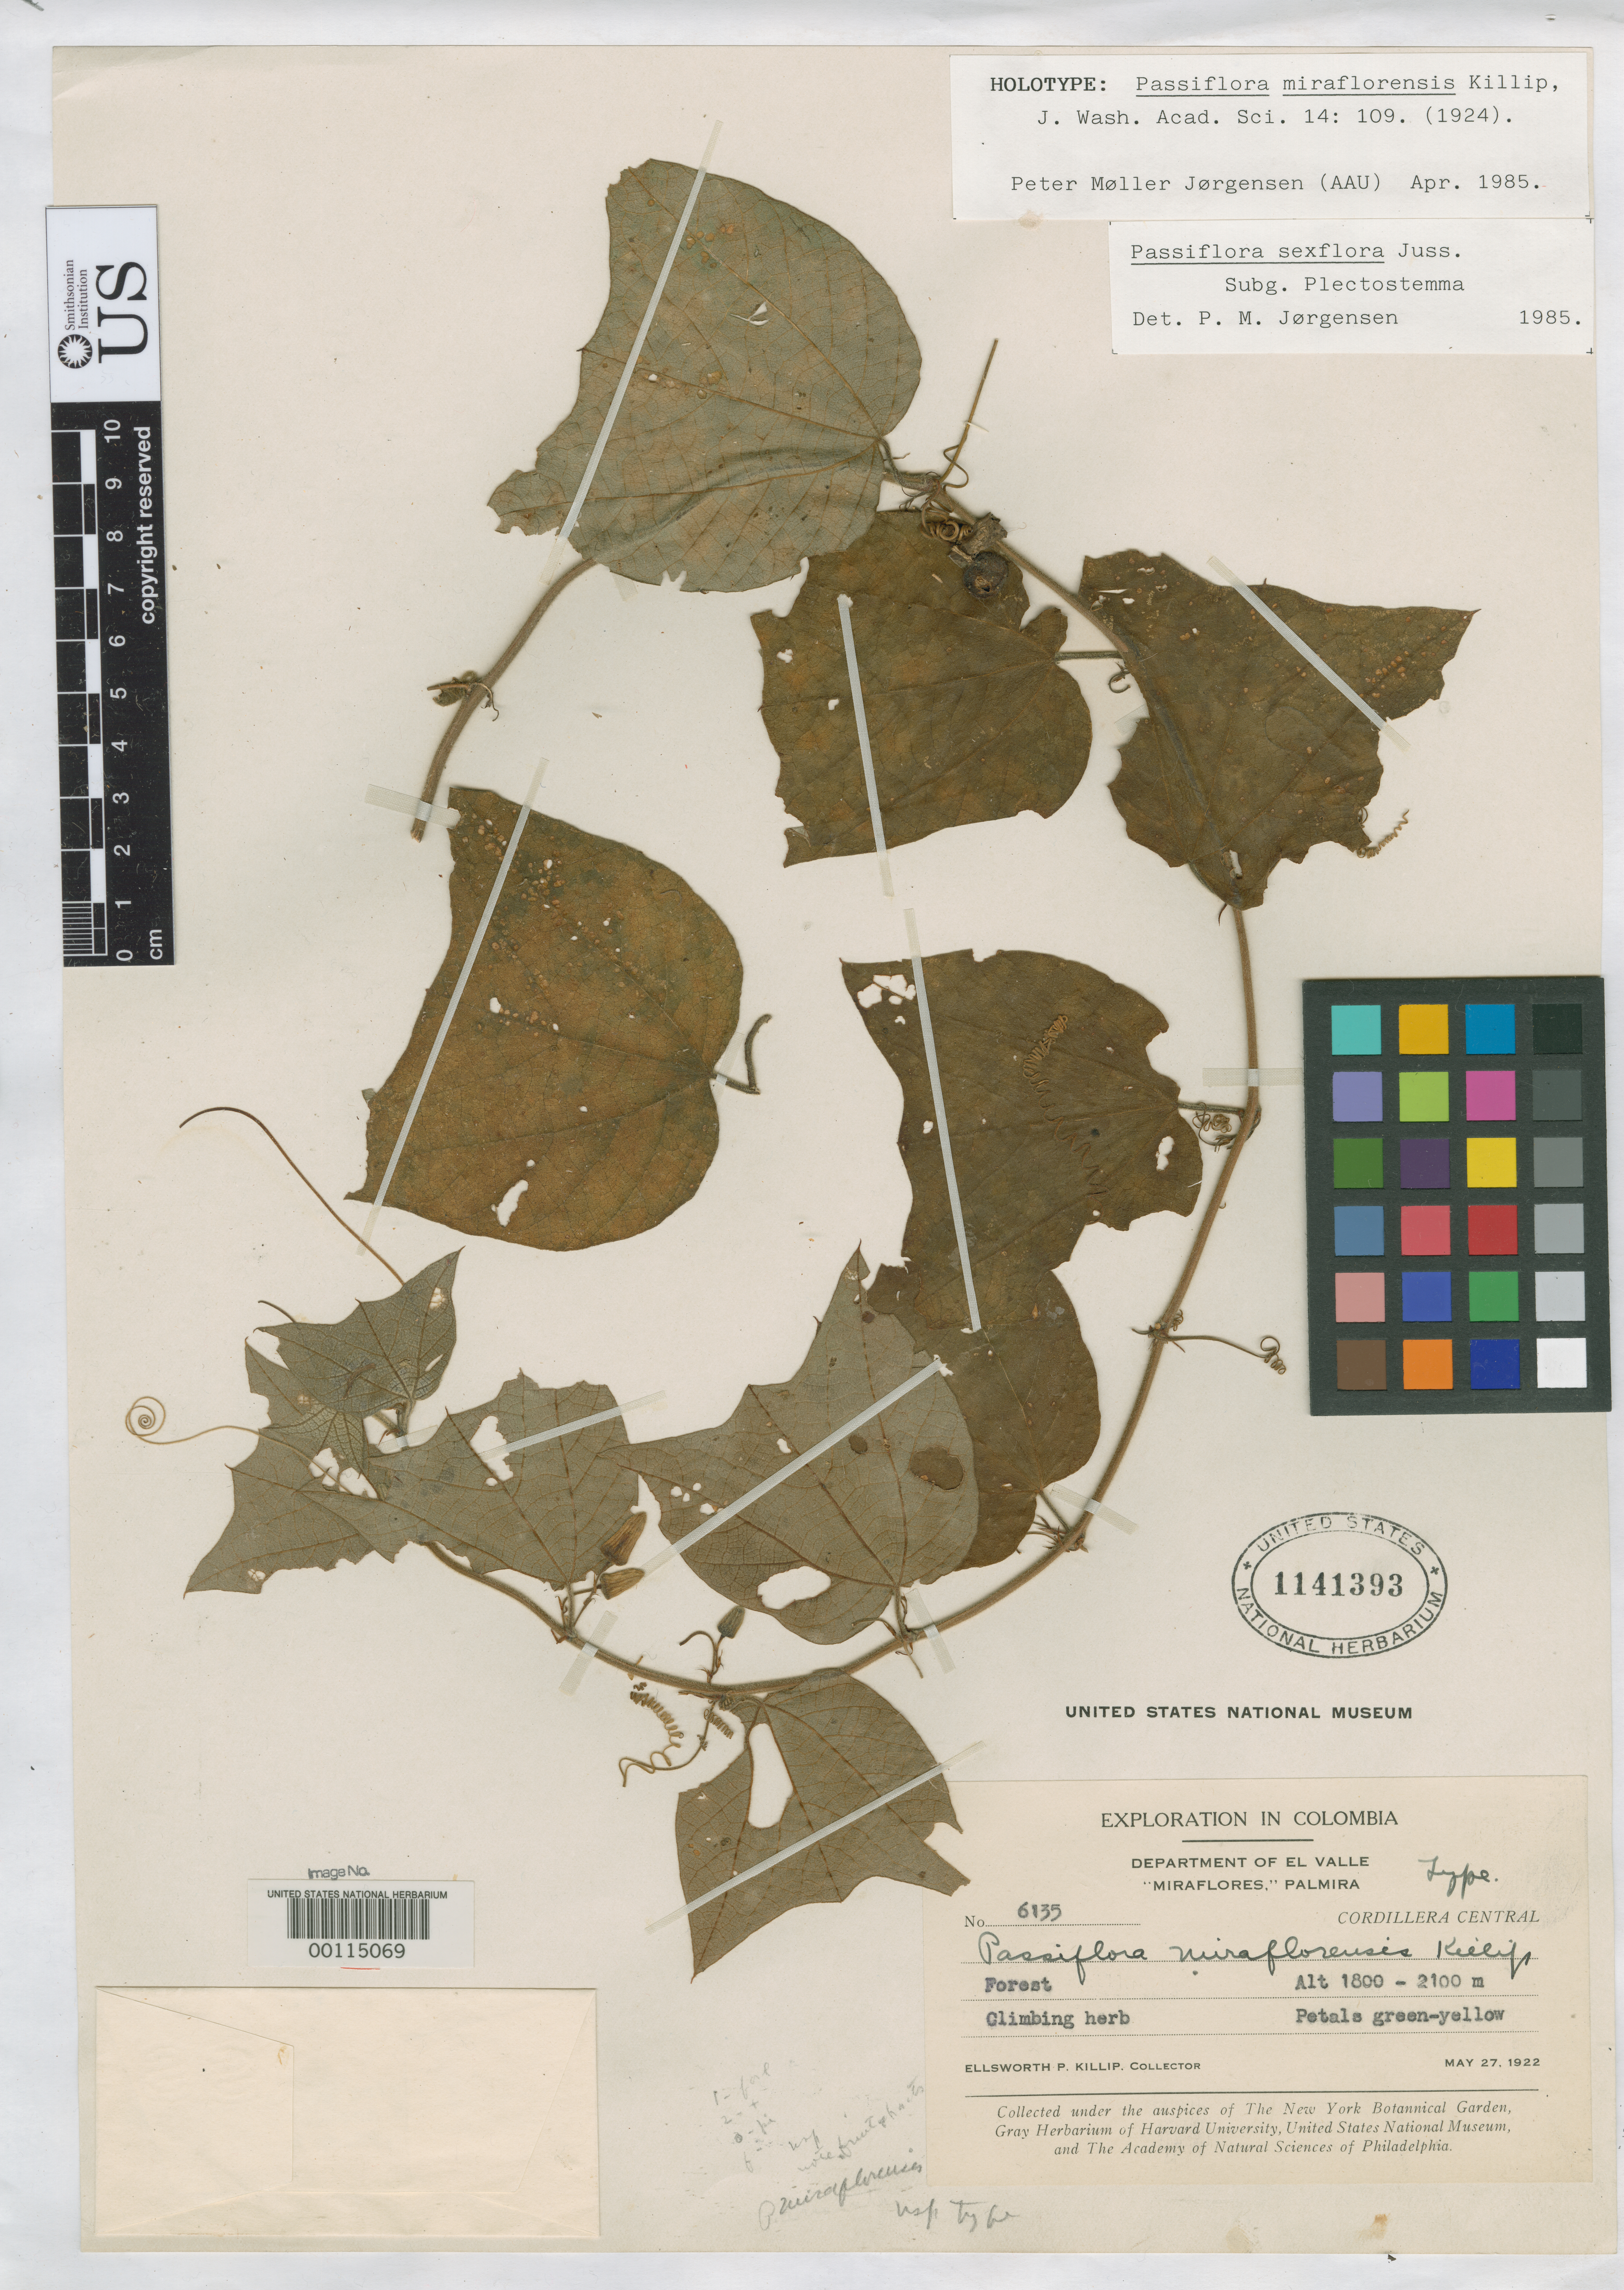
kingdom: Plantae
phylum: Tracheophyta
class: Magnoliopsida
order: Malpighiales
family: Passifloraceae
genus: Passiflora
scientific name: Passiflora miraflorensis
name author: Killip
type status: Holotype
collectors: E. P. Killip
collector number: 6135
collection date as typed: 27 May 1922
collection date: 1922-05-27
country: Colombia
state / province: Valle del Cauca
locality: Miraflores, E of Palmira.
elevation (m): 2100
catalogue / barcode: US 1141393